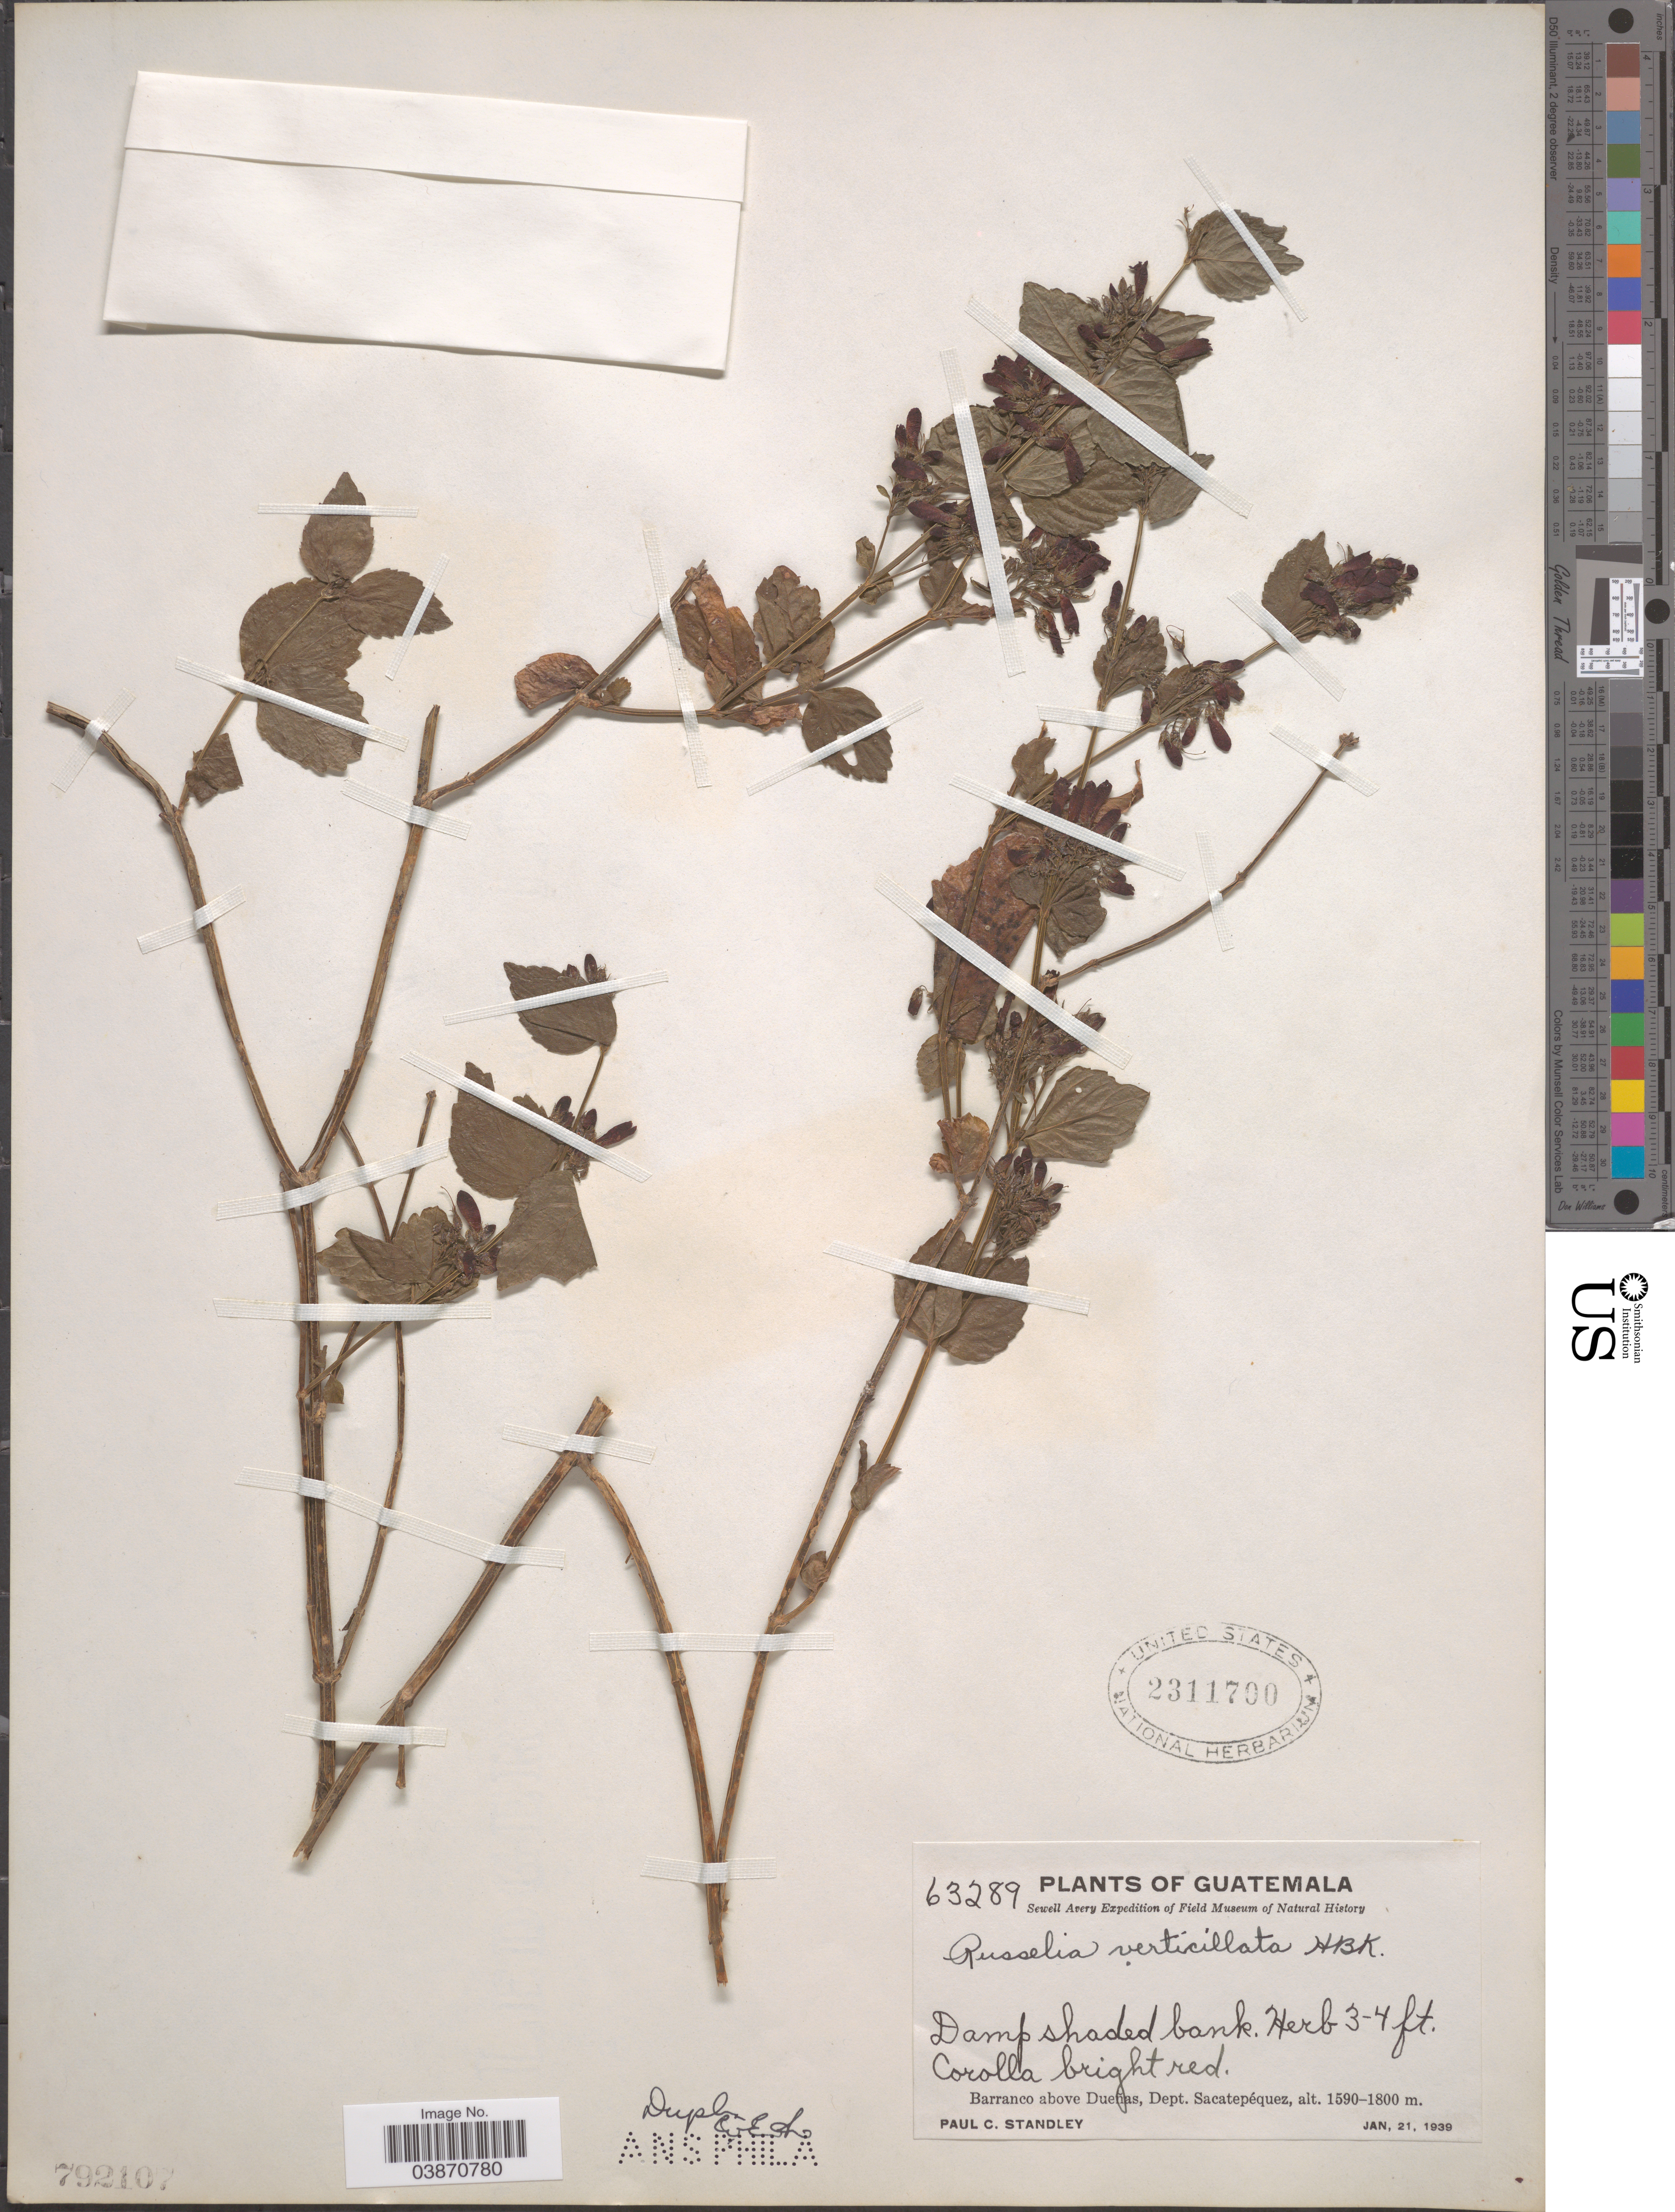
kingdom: Plantae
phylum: Tracheophyta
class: Magnoliopsida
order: Lamiales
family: Plantaginaceae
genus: Russelia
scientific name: Russelia verticillata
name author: Kunth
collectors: P. C. Standley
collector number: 63289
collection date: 1939-01-21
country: Guatemala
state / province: Sacatepequez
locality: Barranco above Dueñas, Dept. Sacatepéquez.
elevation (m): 1590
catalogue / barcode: US 2311700